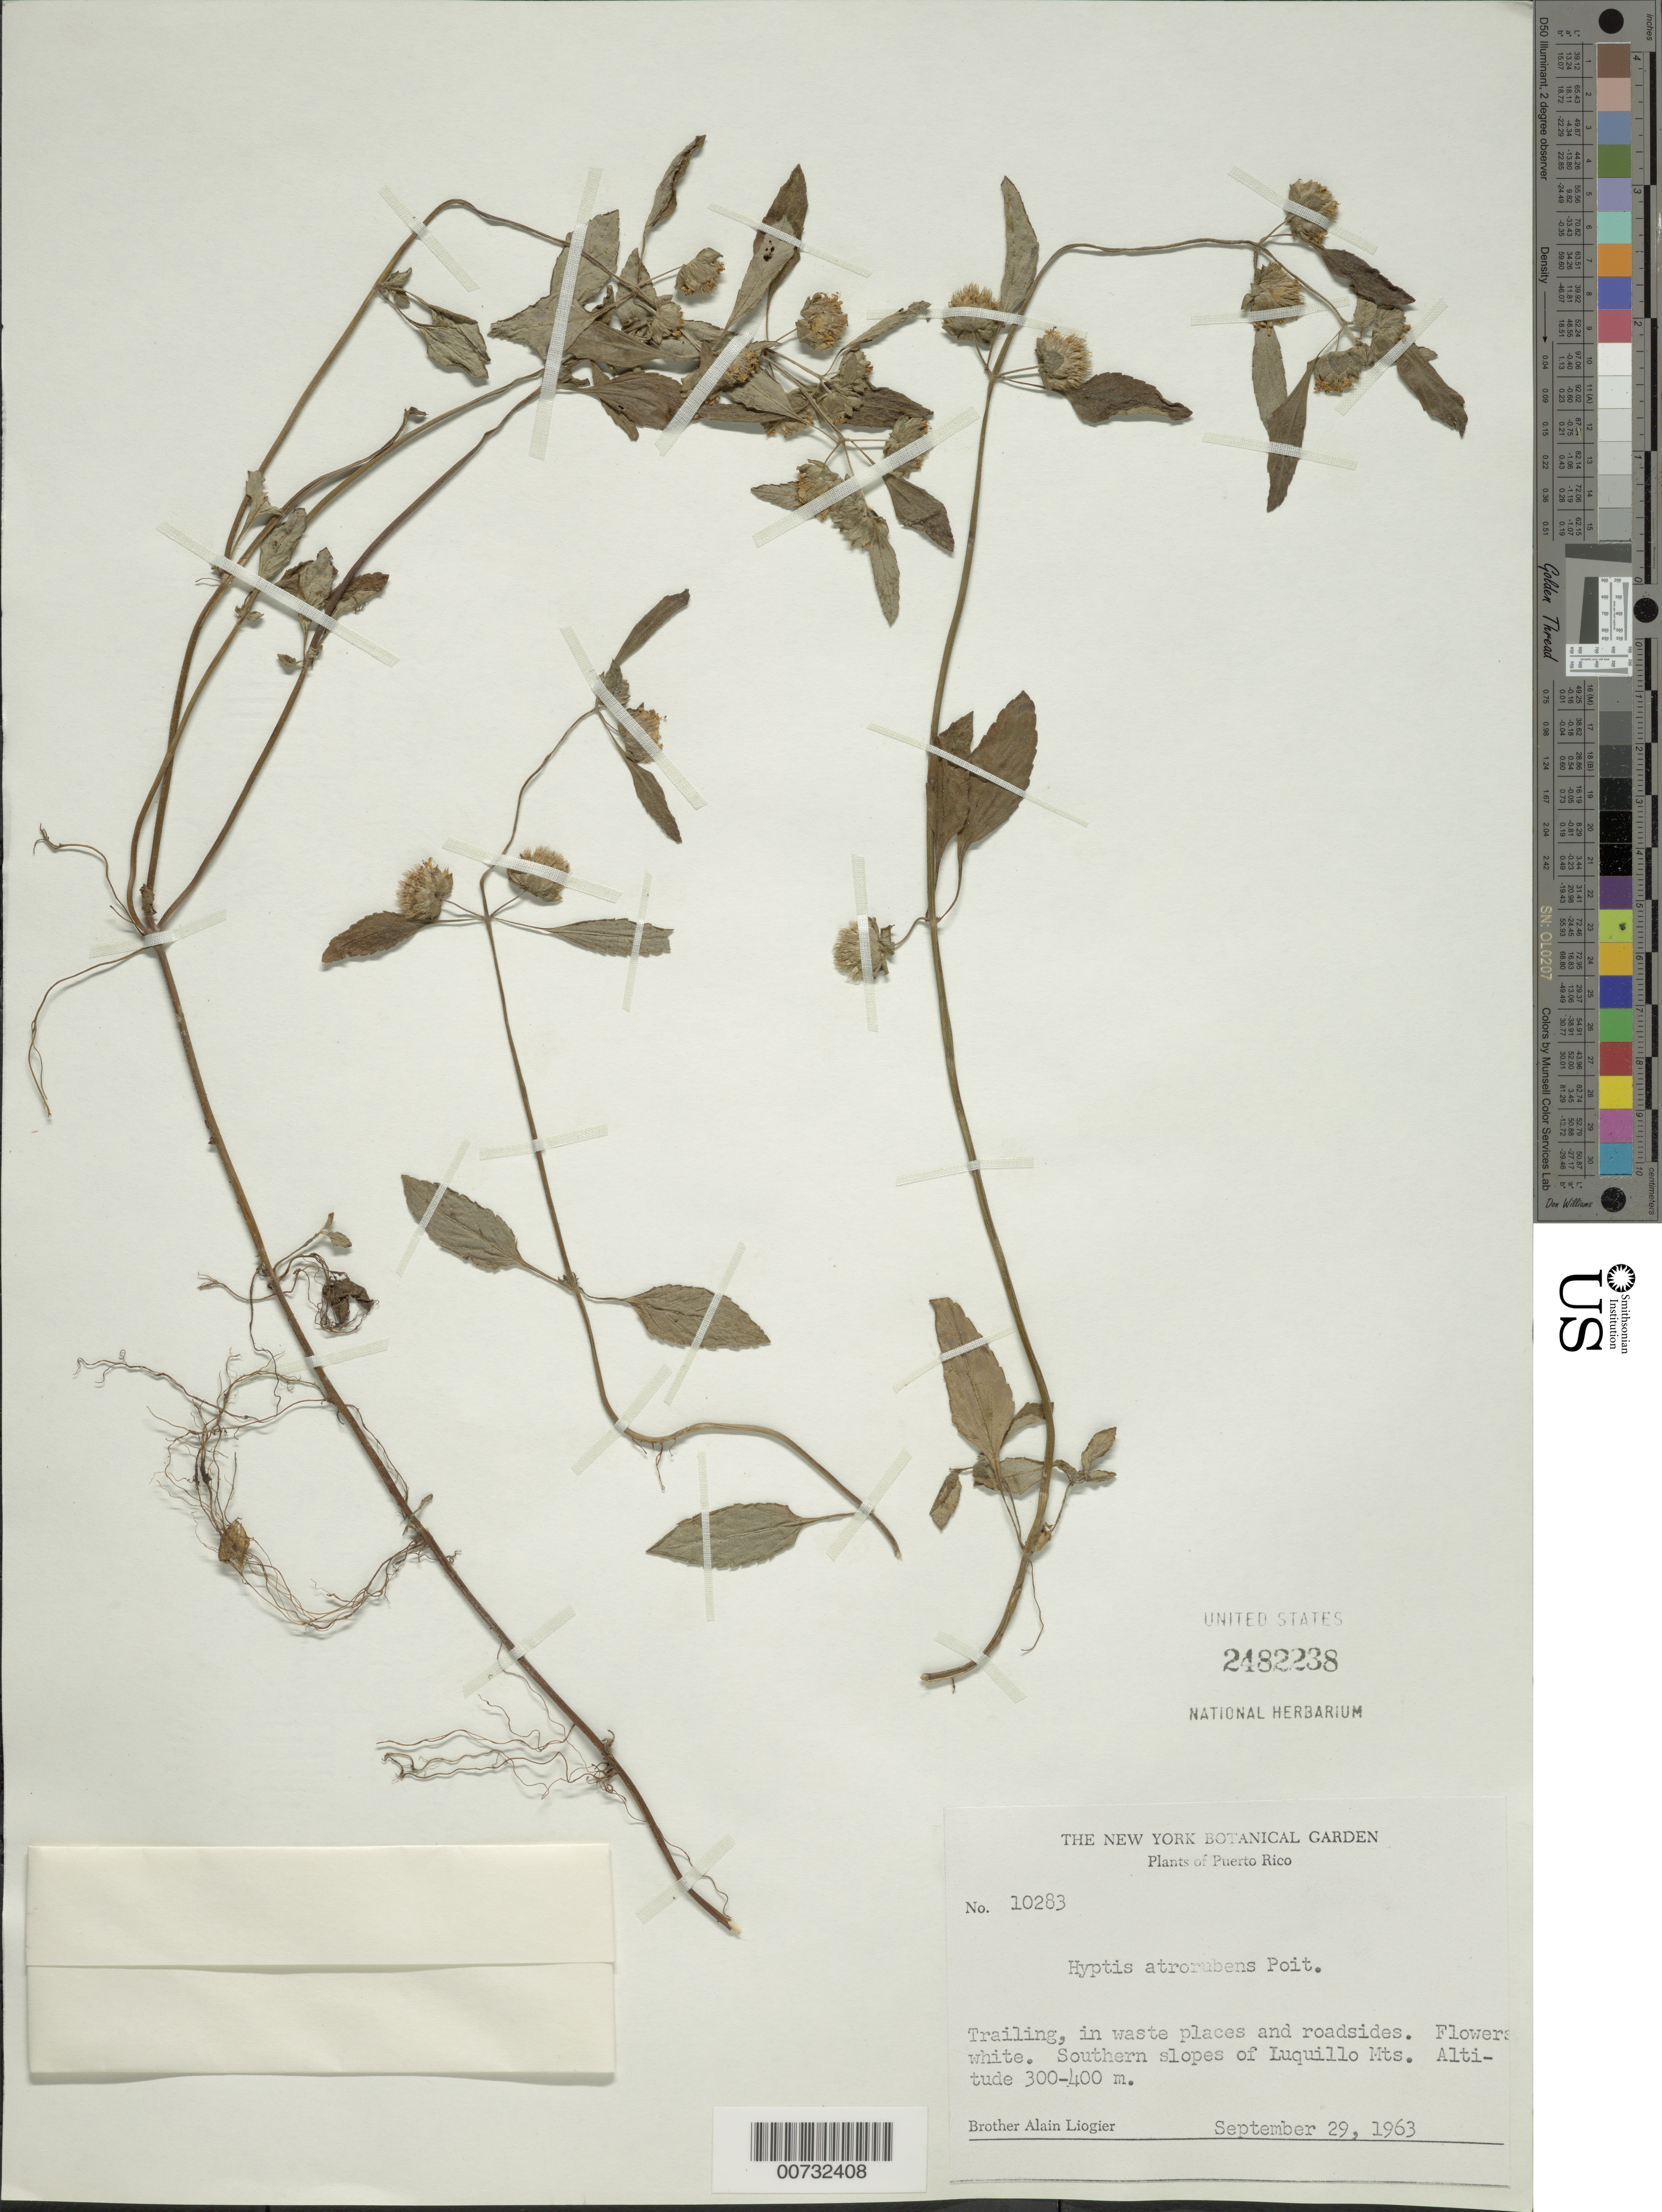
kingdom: Plantae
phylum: Tracheophyta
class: Magnoliopsida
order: Lamiales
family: Lamiaceae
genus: Hyptis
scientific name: Hyptis atrorubens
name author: Poit.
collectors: A. H. Liogier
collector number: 10283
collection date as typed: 29 Sep 1963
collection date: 1963-09-29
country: Puerto Rico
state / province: Luquillo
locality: Luquillo Mts., Southern slopes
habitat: Waste places and roadside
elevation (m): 300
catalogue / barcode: US 2482238